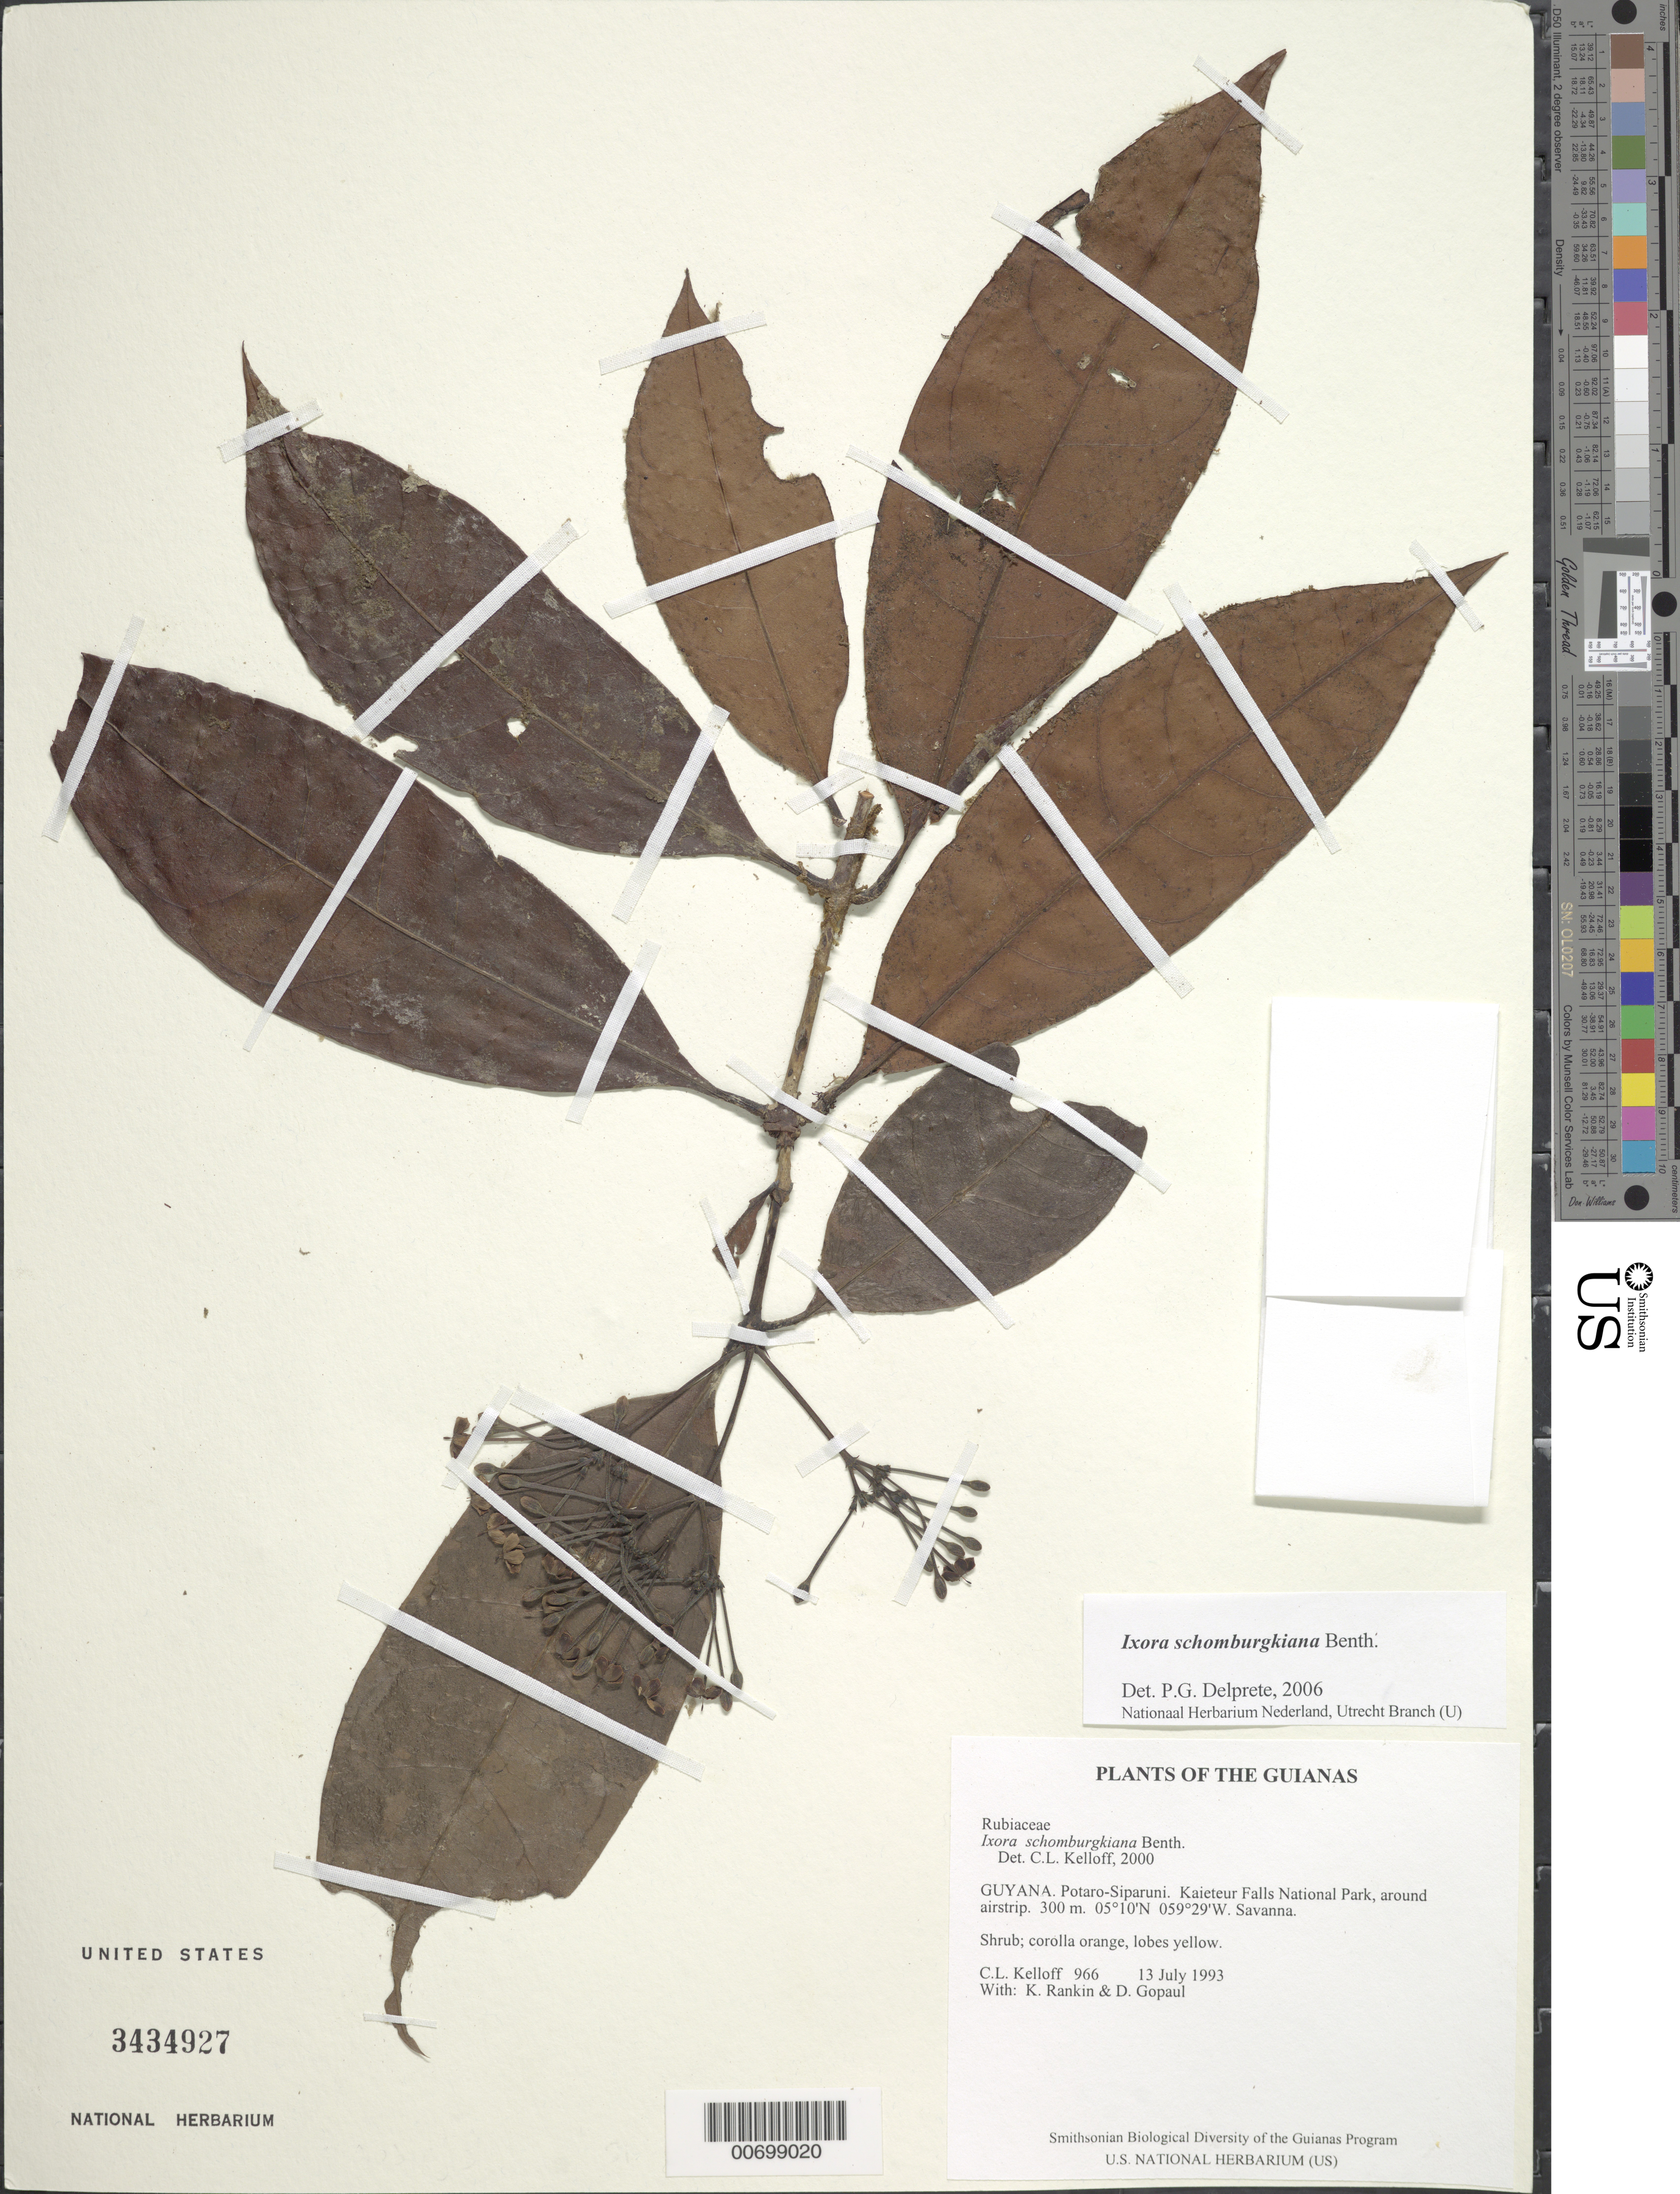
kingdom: Plantae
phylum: Tracheophyta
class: Magnoliopsida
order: Gentianales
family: Rubiaceae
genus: Ixora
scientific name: Ixora schomburgkiana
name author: Benth.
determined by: Delprete, P. G., Herb. de Guyane Cay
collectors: C. L. Kelloff, K. Rankin & D. Gopaul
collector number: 966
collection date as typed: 13 July 1993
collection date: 1993-07-13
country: Guyana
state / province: Potaro-Siparuni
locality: Kaieteur Falls National Park, around airstrip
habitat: Savanna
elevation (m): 300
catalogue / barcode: US 3434927